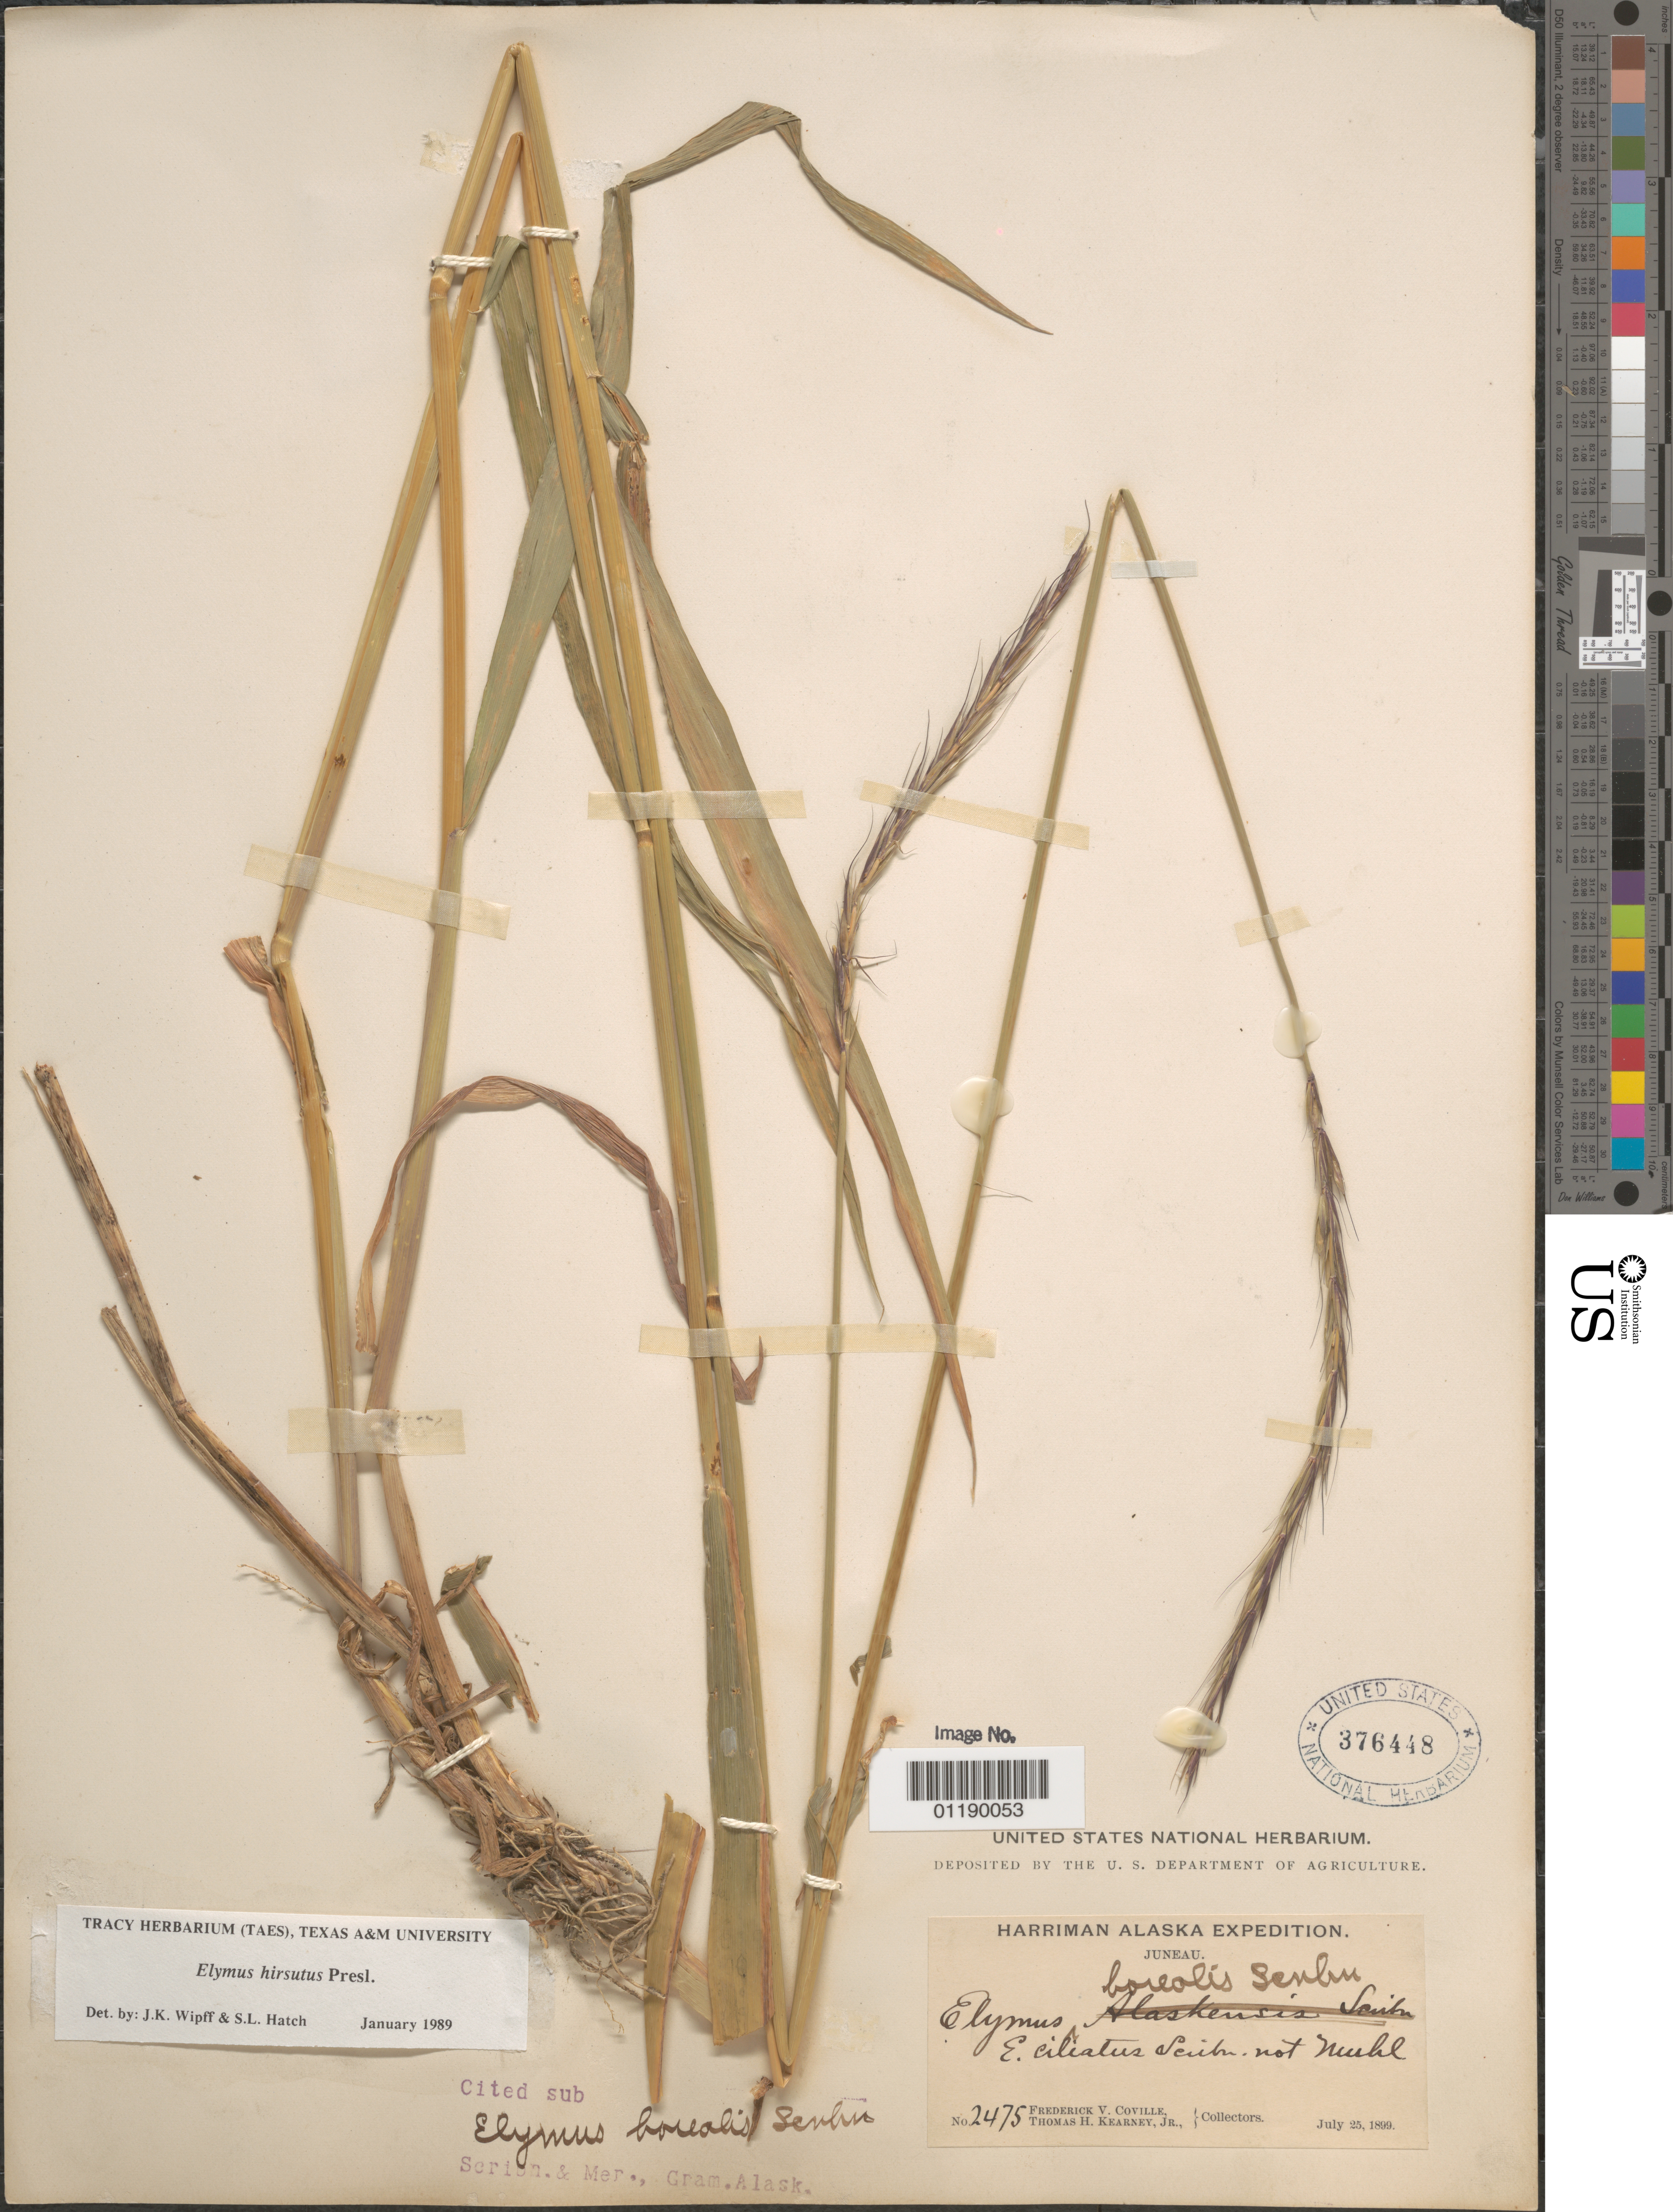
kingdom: Plantae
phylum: Tracheophyta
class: Liliopsida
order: Poales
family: Poaceae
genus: Elymus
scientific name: Elymus hirsutus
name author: J. Presl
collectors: F. V. Coville & T. H. Kearney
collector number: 2475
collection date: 1899-07-25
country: United States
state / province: Alaska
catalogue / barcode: US 376448